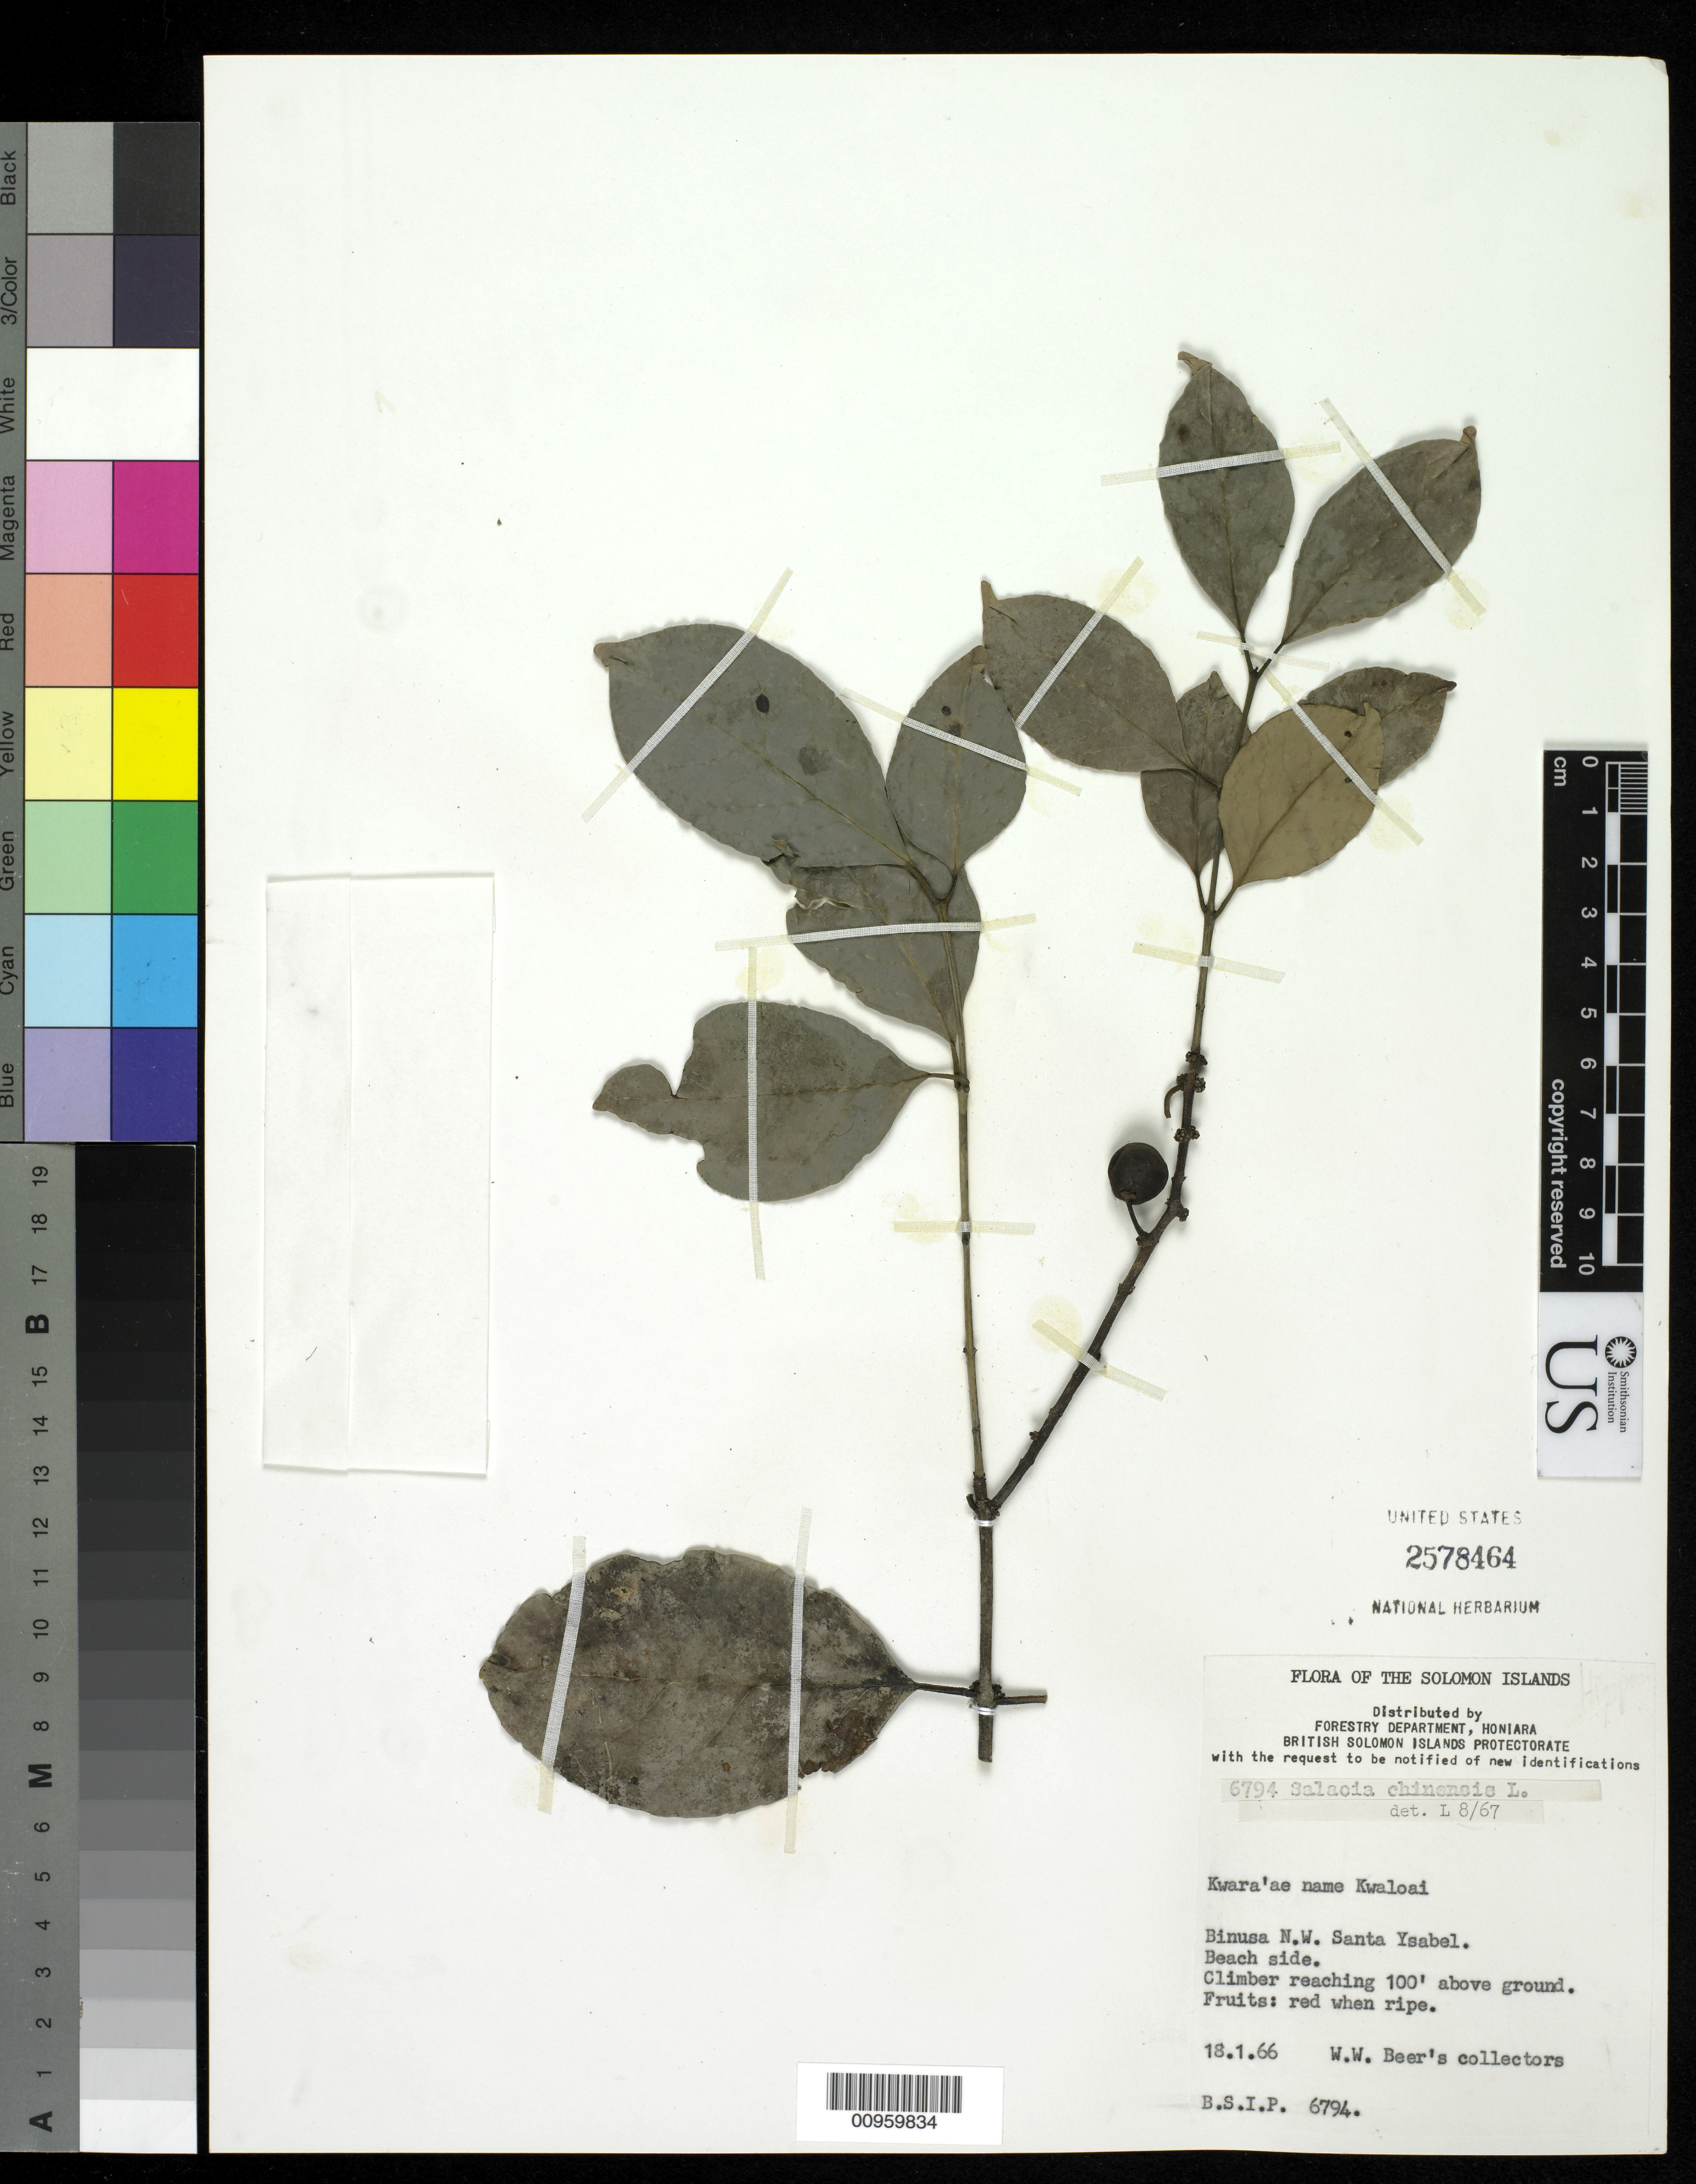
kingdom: Plantae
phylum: Tracheophyta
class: Magnoliopsida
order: Celastrales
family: Celastraceae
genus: Salacia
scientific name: Salacia chinensis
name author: L.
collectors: W. Beer's Collectors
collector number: BSIP 6794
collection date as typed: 18 Jan 1966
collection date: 1966-01-18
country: Solomon Islands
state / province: Isabel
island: Santa Isabel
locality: Binusa NW Santa Ysabel. beach side.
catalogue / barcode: US 2578464